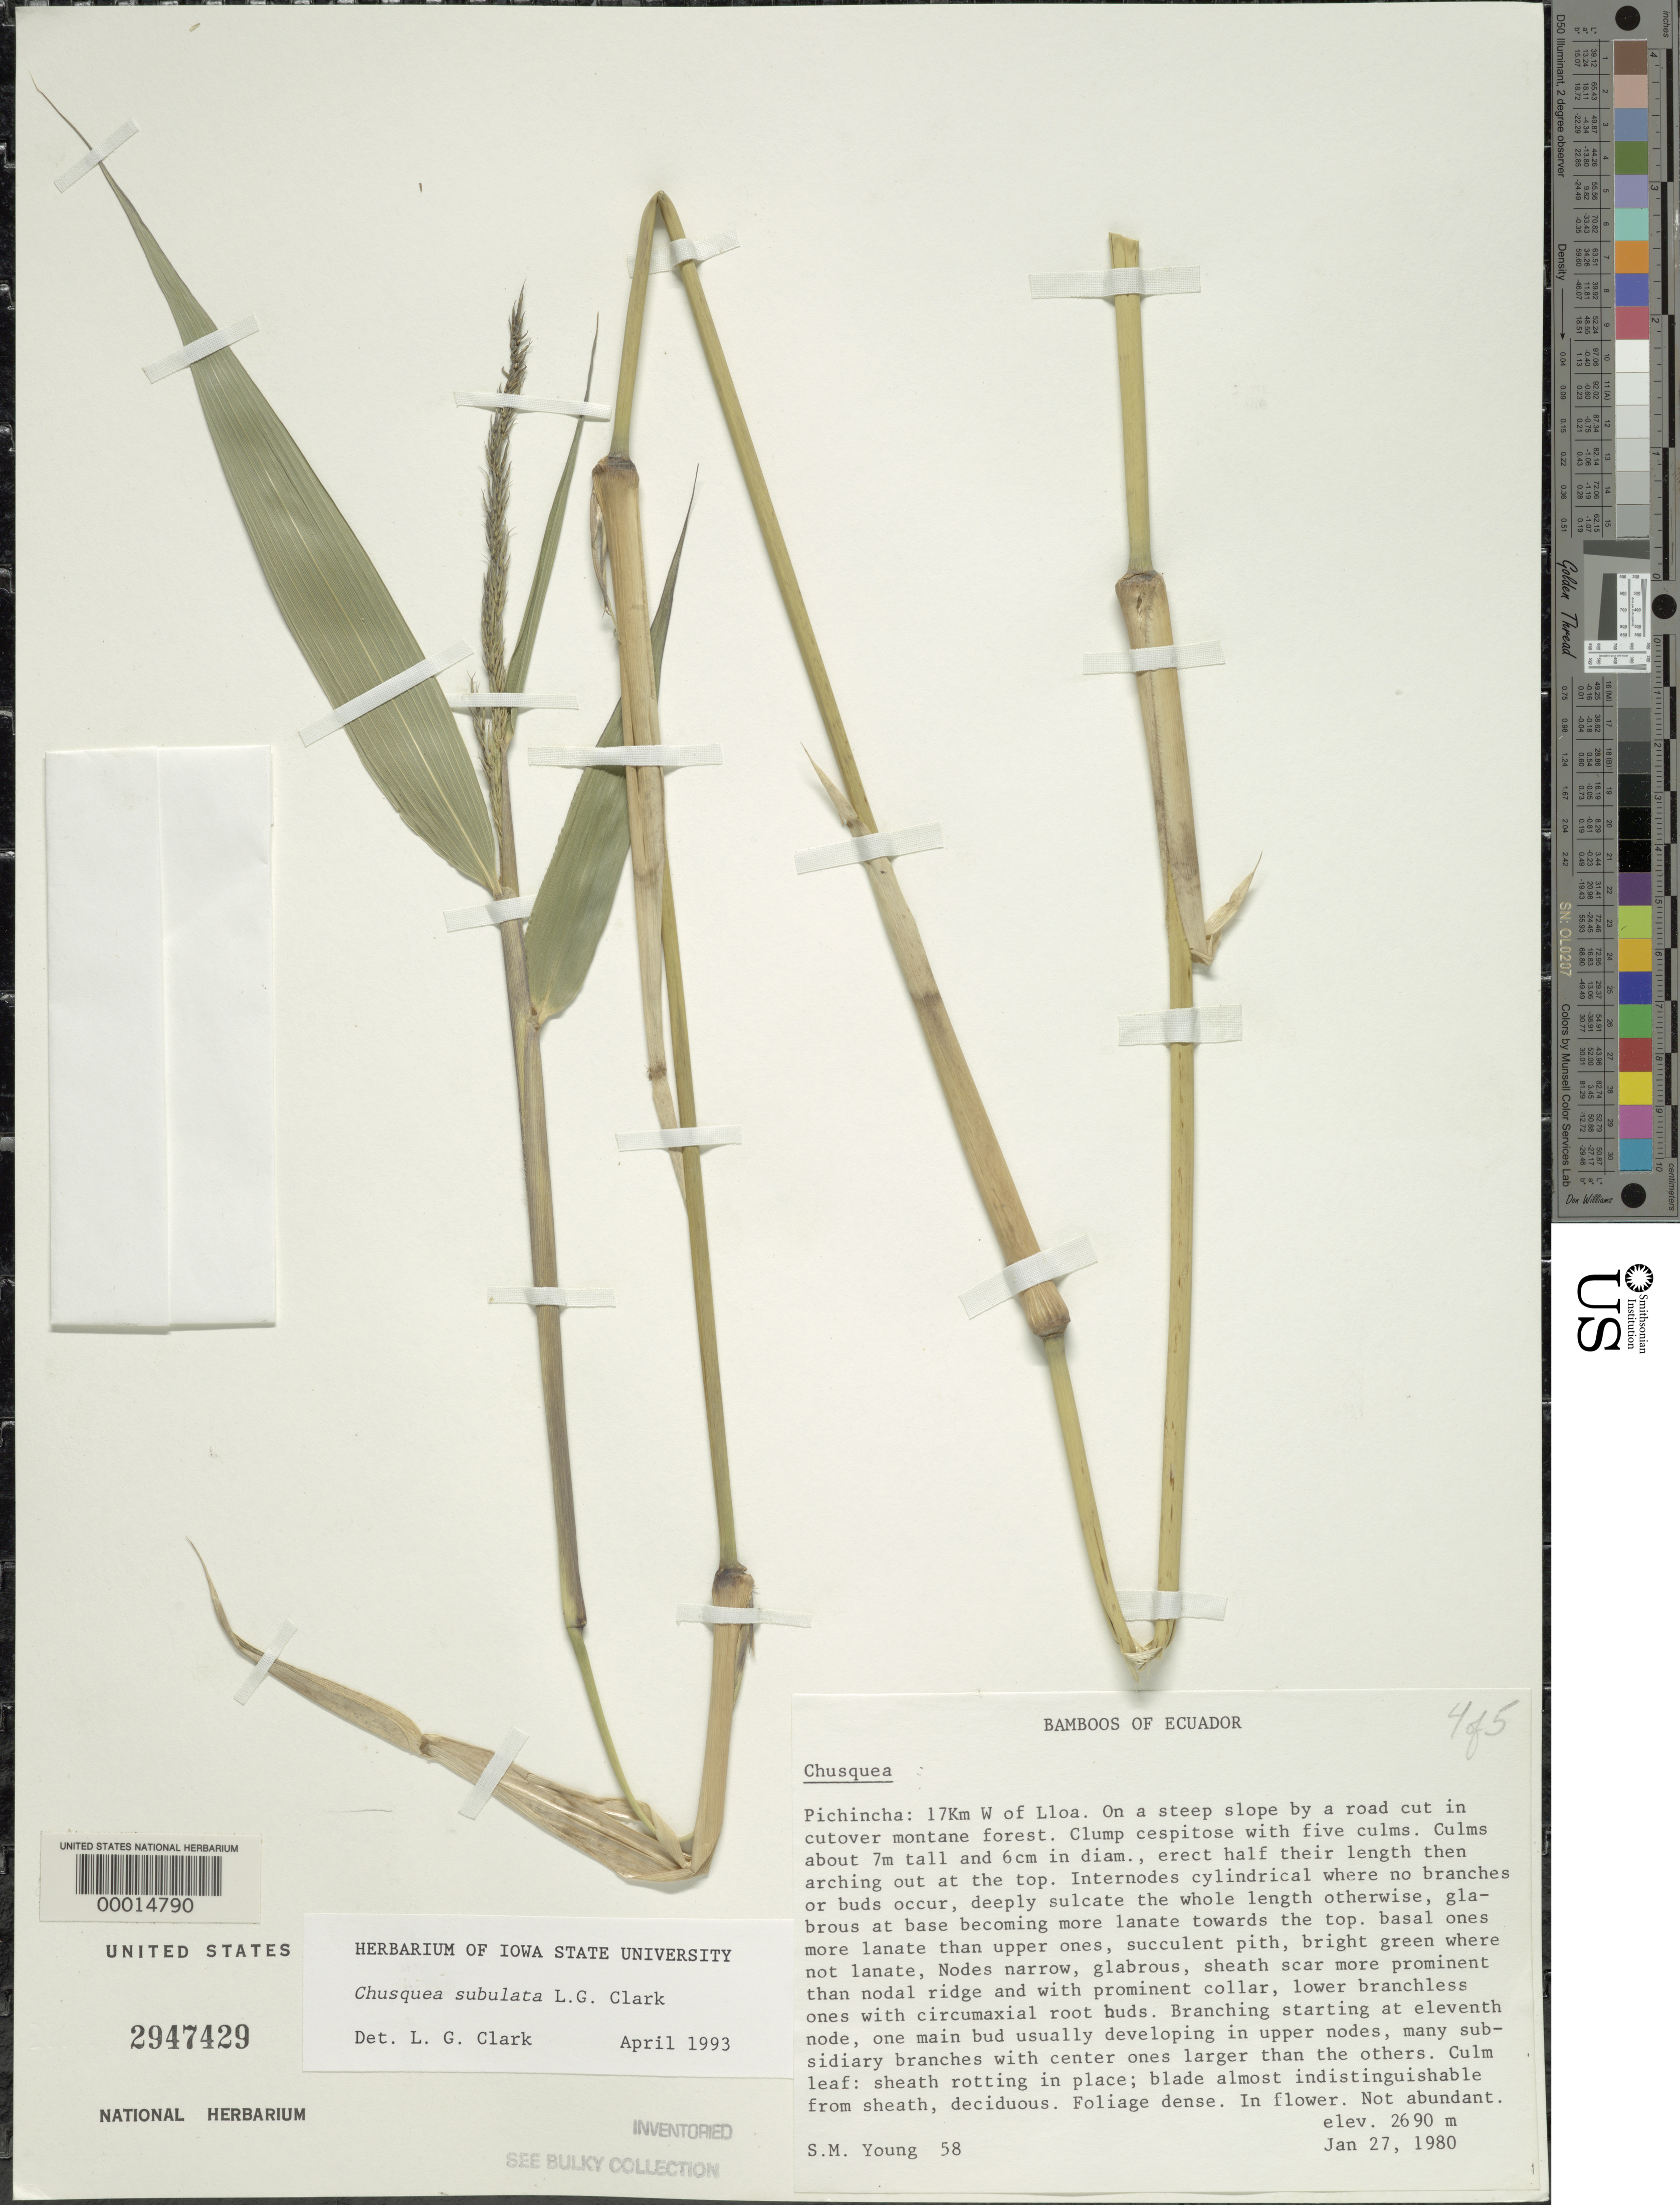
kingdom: Plantae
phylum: Tracheophyta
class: Liliopsida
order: Poales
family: Poaceae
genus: Chusquea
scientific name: Chusquea subulata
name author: L.G. Clark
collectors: S. Young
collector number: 58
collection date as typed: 27 Jan 1980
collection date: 1980-01-27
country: Ecuador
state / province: Pichincha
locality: Lloa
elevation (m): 2690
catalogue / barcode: US 2947429